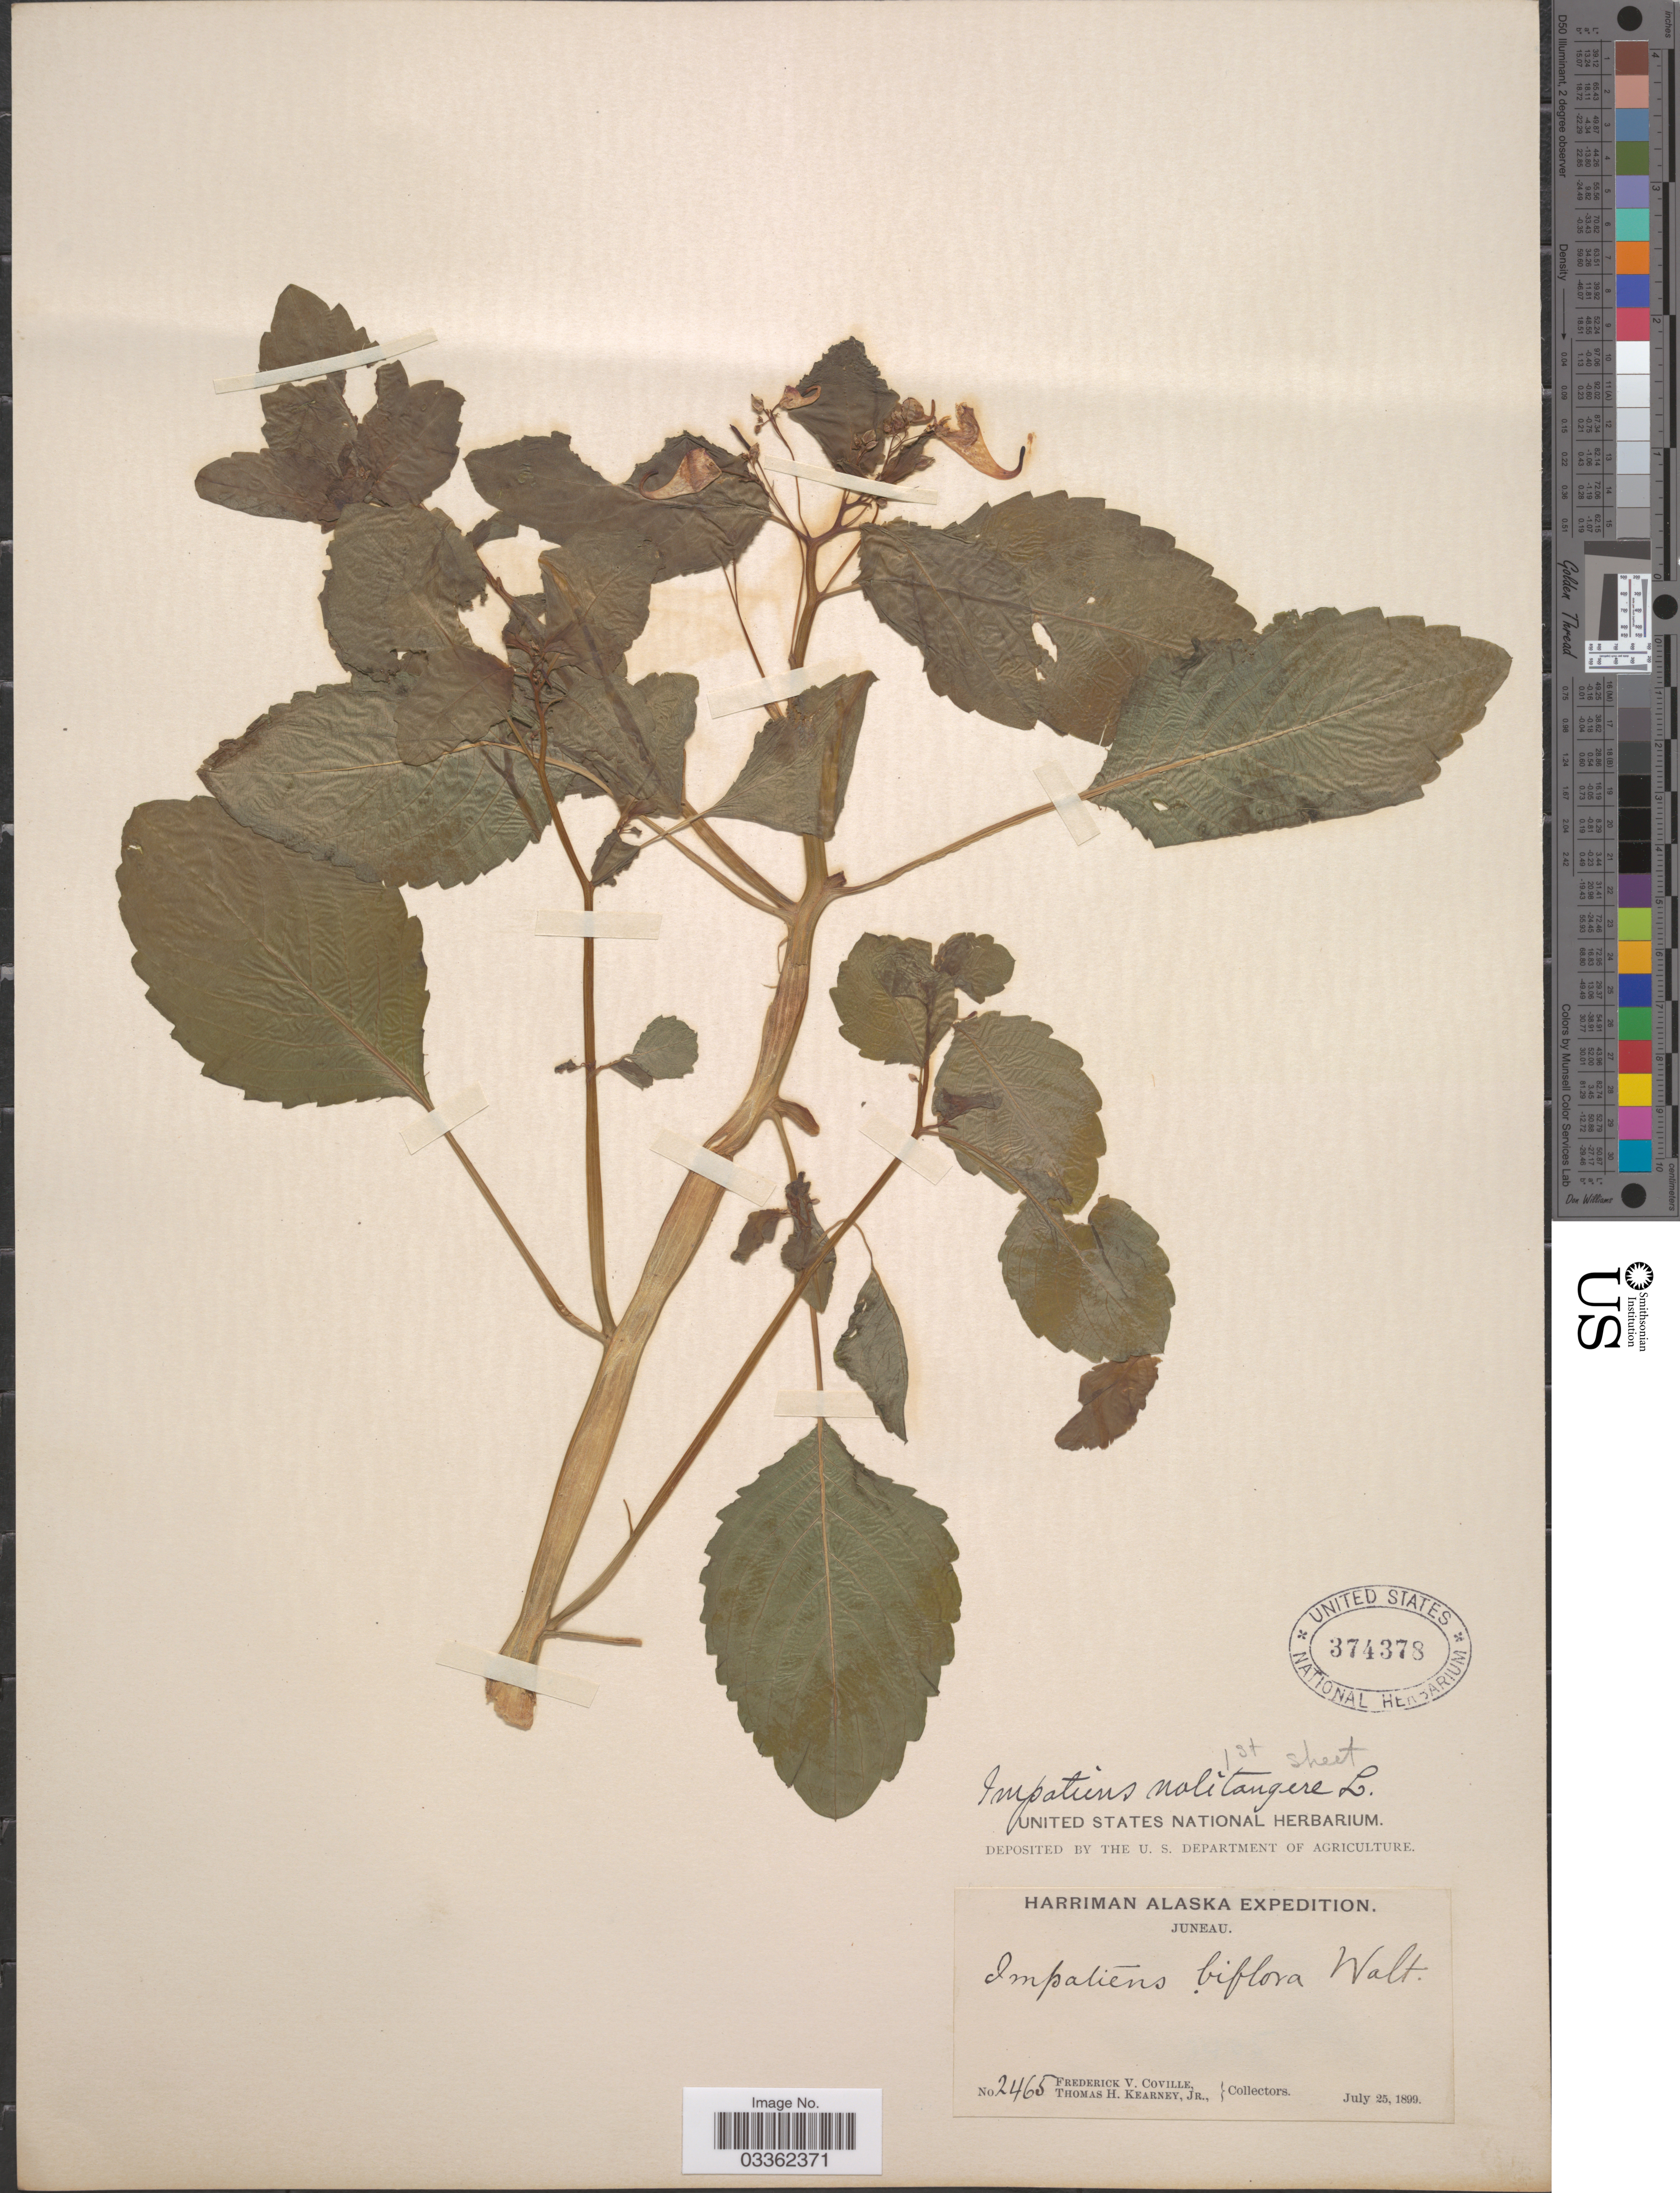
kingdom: Plantae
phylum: Tracheophyta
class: Magnoliopsida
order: Ericales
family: Balsaminaceae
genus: Impatiens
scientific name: Impatiens noli-tangere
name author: L.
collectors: F. V. Coville & T. H. Kearney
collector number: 2465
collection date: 1899-07-25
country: United States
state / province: Alaska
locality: Juneau.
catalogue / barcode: US 374378